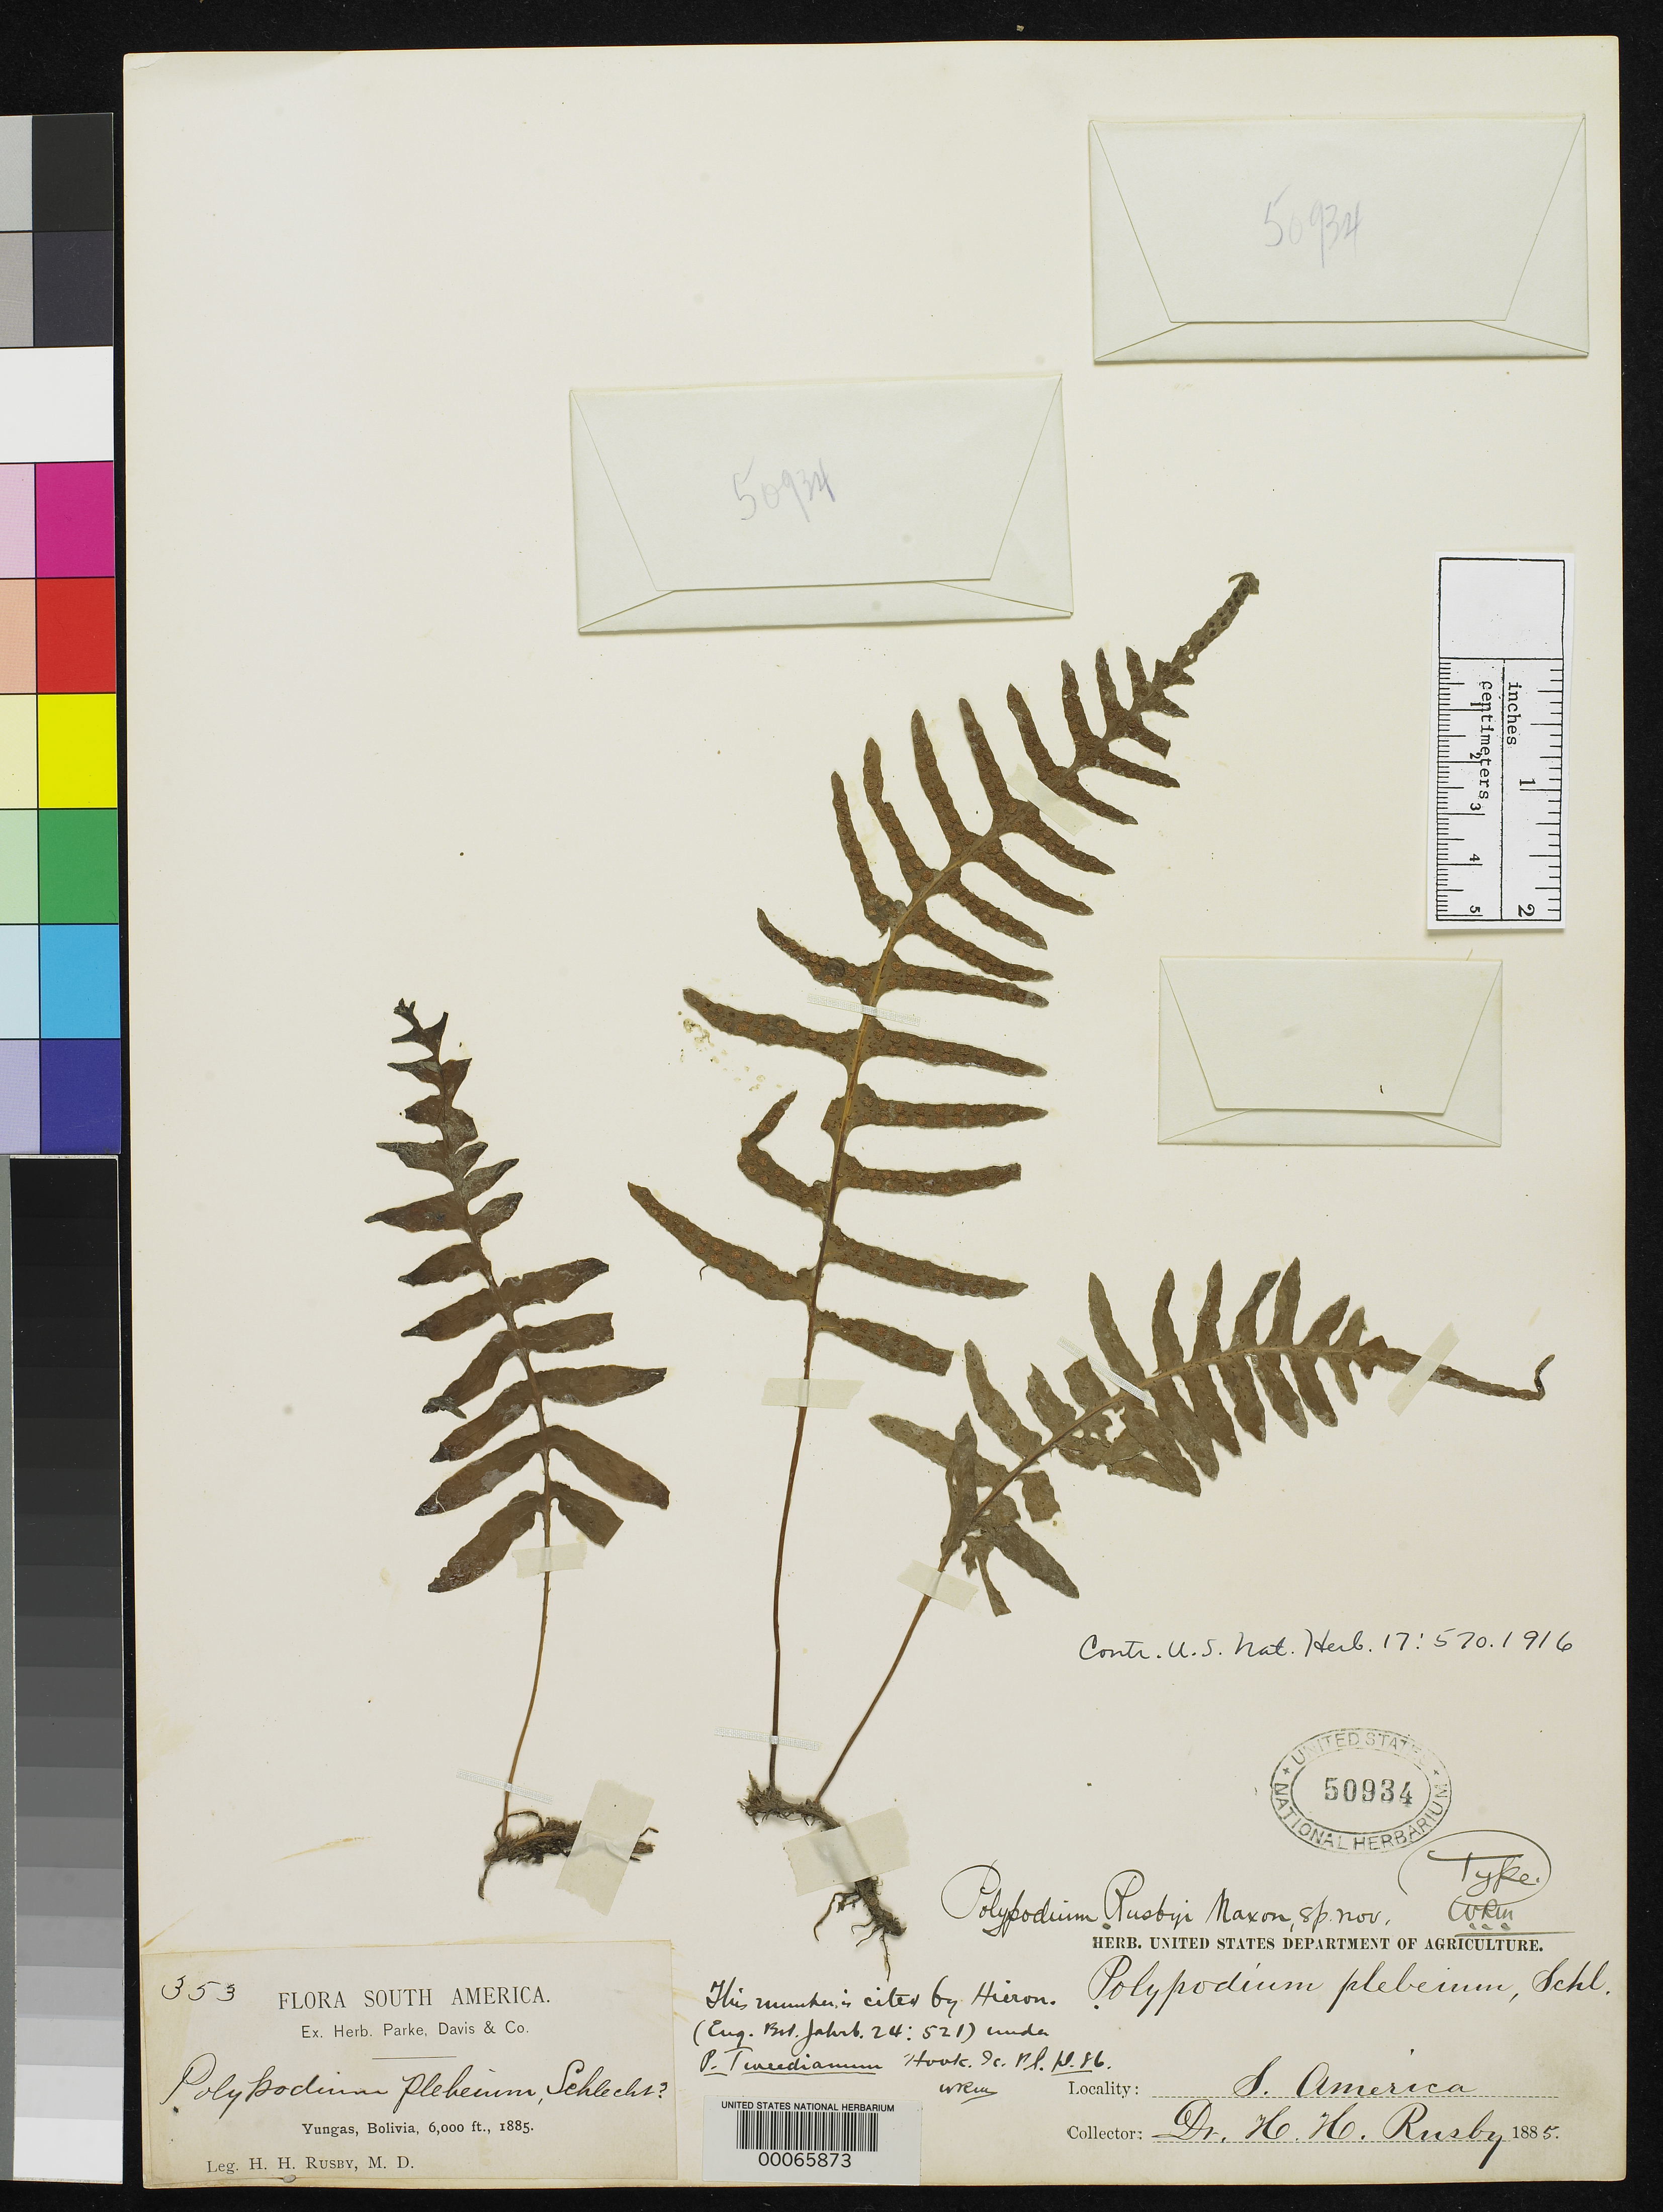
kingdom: Plantae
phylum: Tracheophyta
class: Polypodiopsida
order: Polypodiales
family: Polypodiaceae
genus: Polypodium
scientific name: Polypodium rusbyi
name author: Maxon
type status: Holotype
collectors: H. H. Rusby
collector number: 353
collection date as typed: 1885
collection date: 1885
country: Bolivia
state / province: La Páz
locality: Yungas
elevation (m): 1829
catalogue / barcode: US 50934